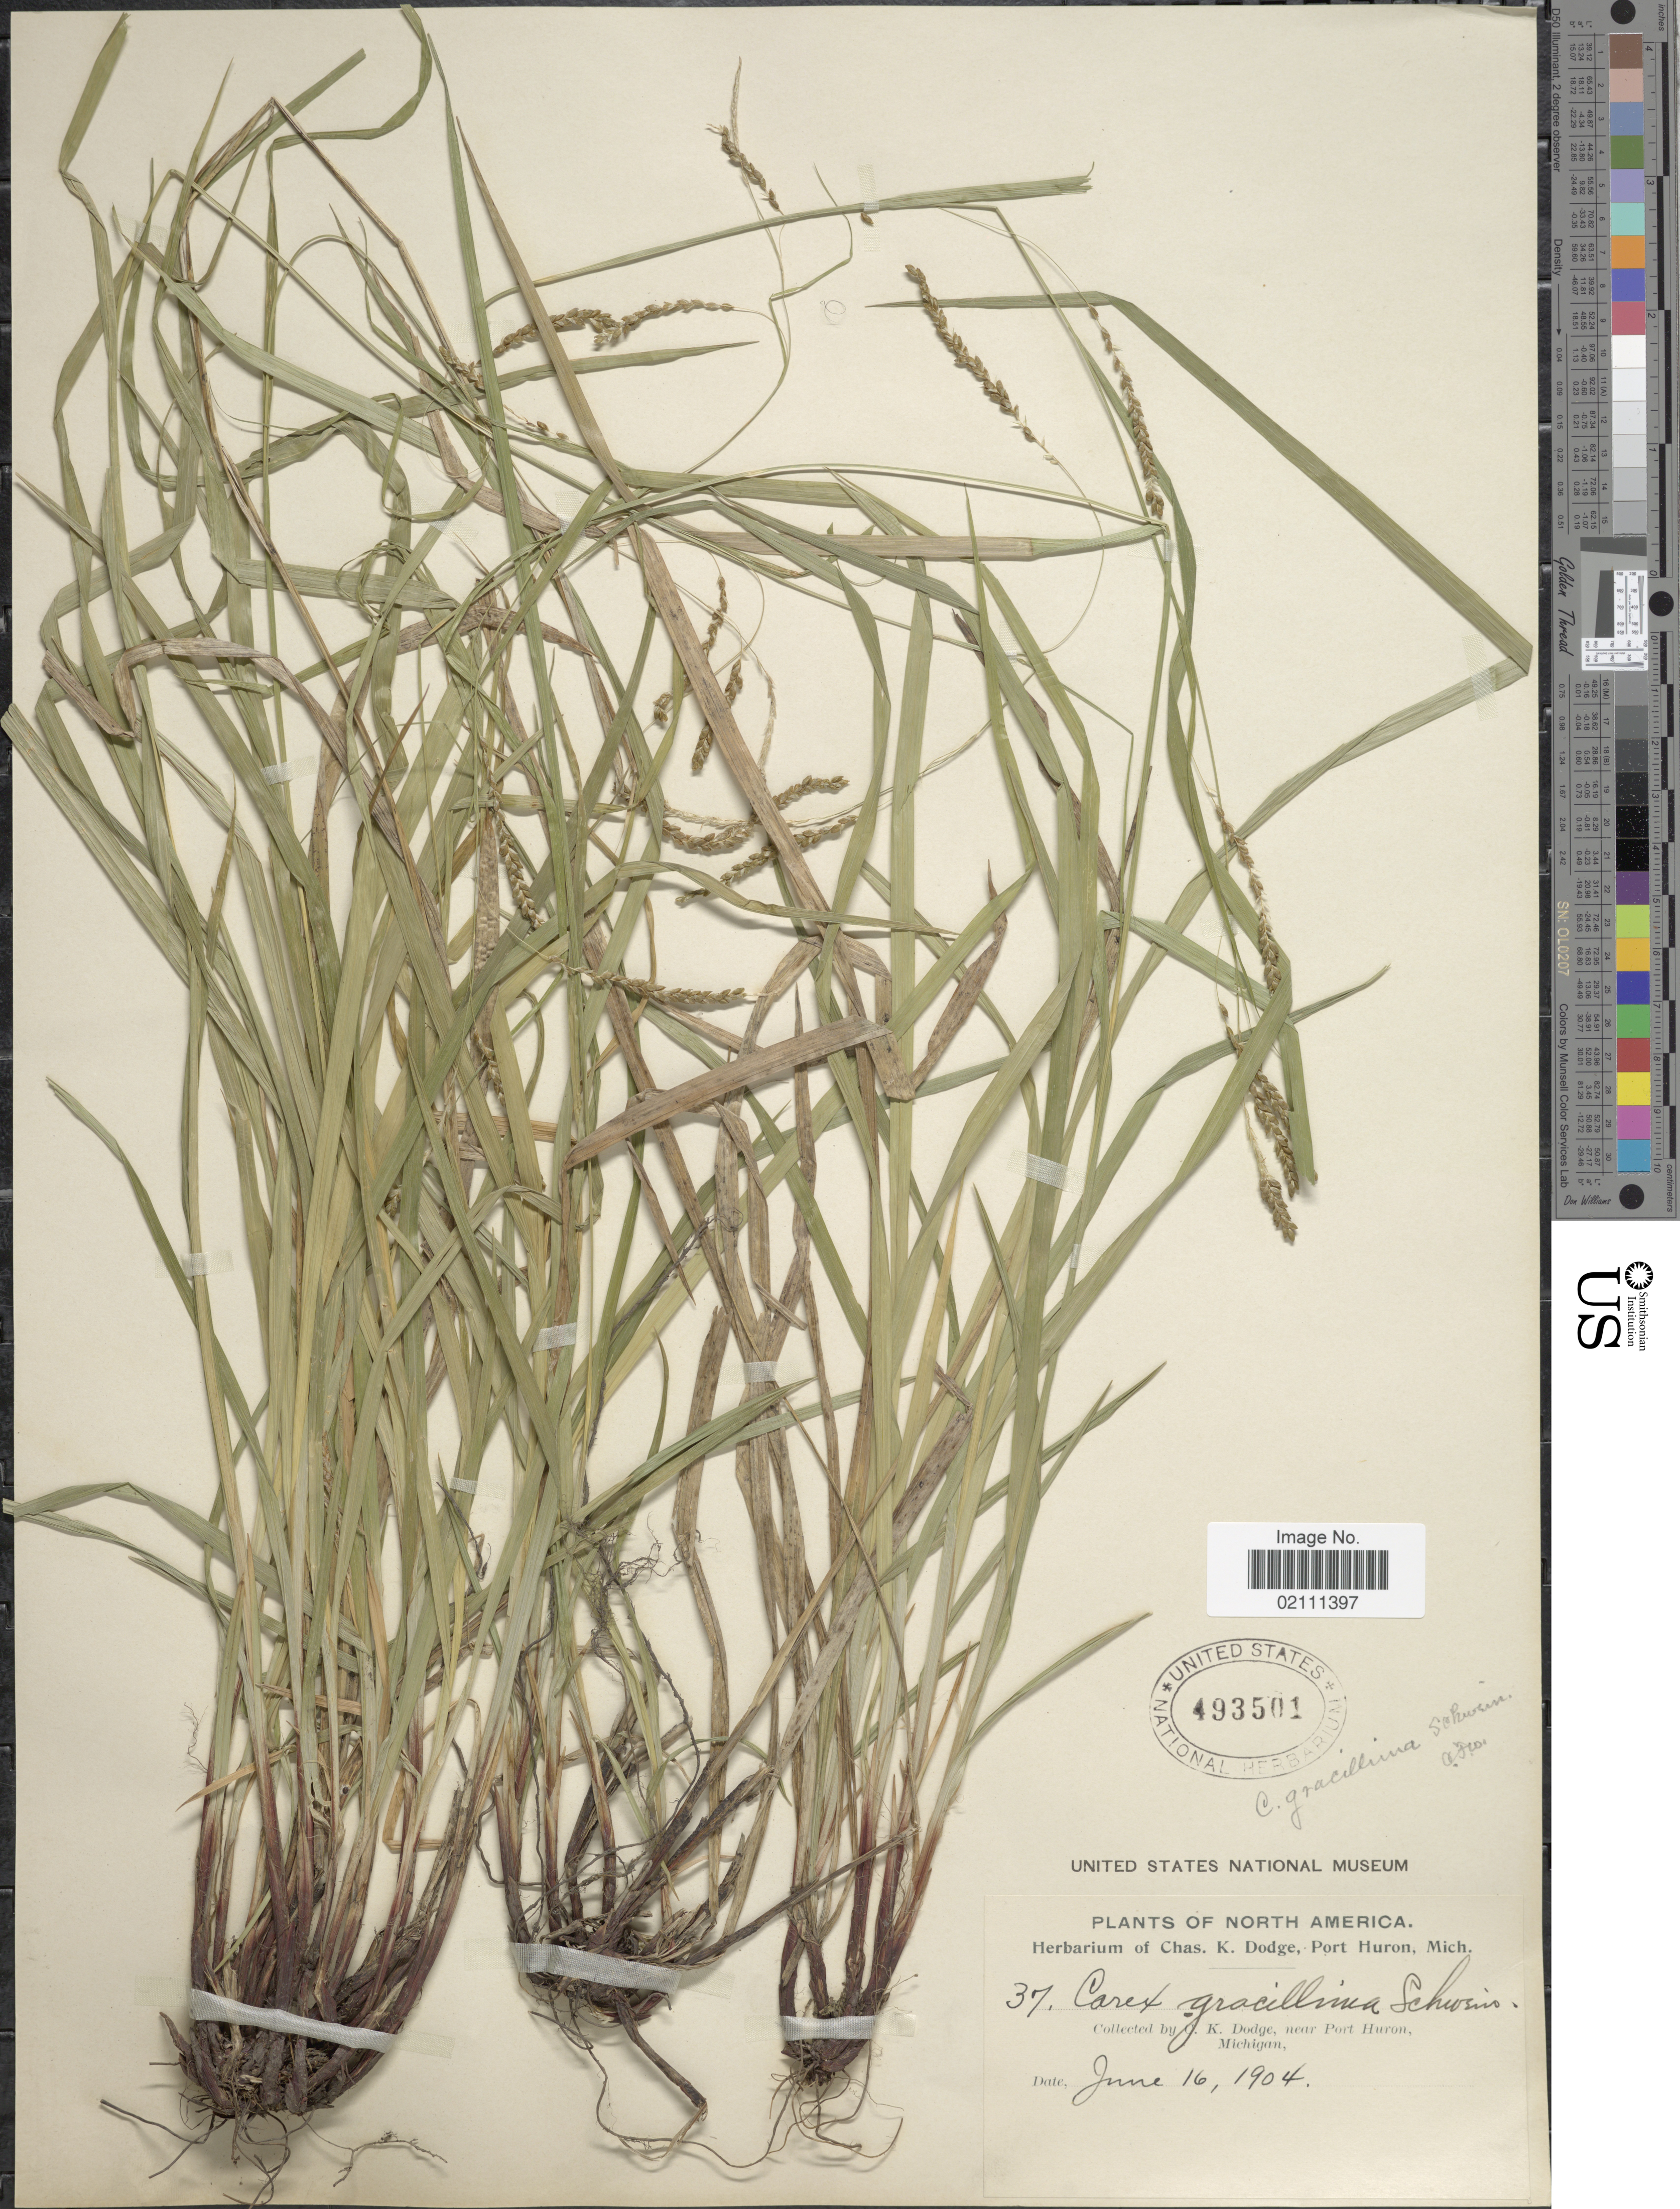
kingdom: Plantae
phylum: Tracheophyta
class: Liliopsida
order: Poales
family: Cyperaceae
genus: Carex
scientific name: Carex gracillima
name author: Schwein.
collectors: C. K. Dodge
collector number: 37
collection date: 1904-06-16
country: United States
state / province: Michigan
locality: Near Port Huron.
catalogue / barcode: US 493501